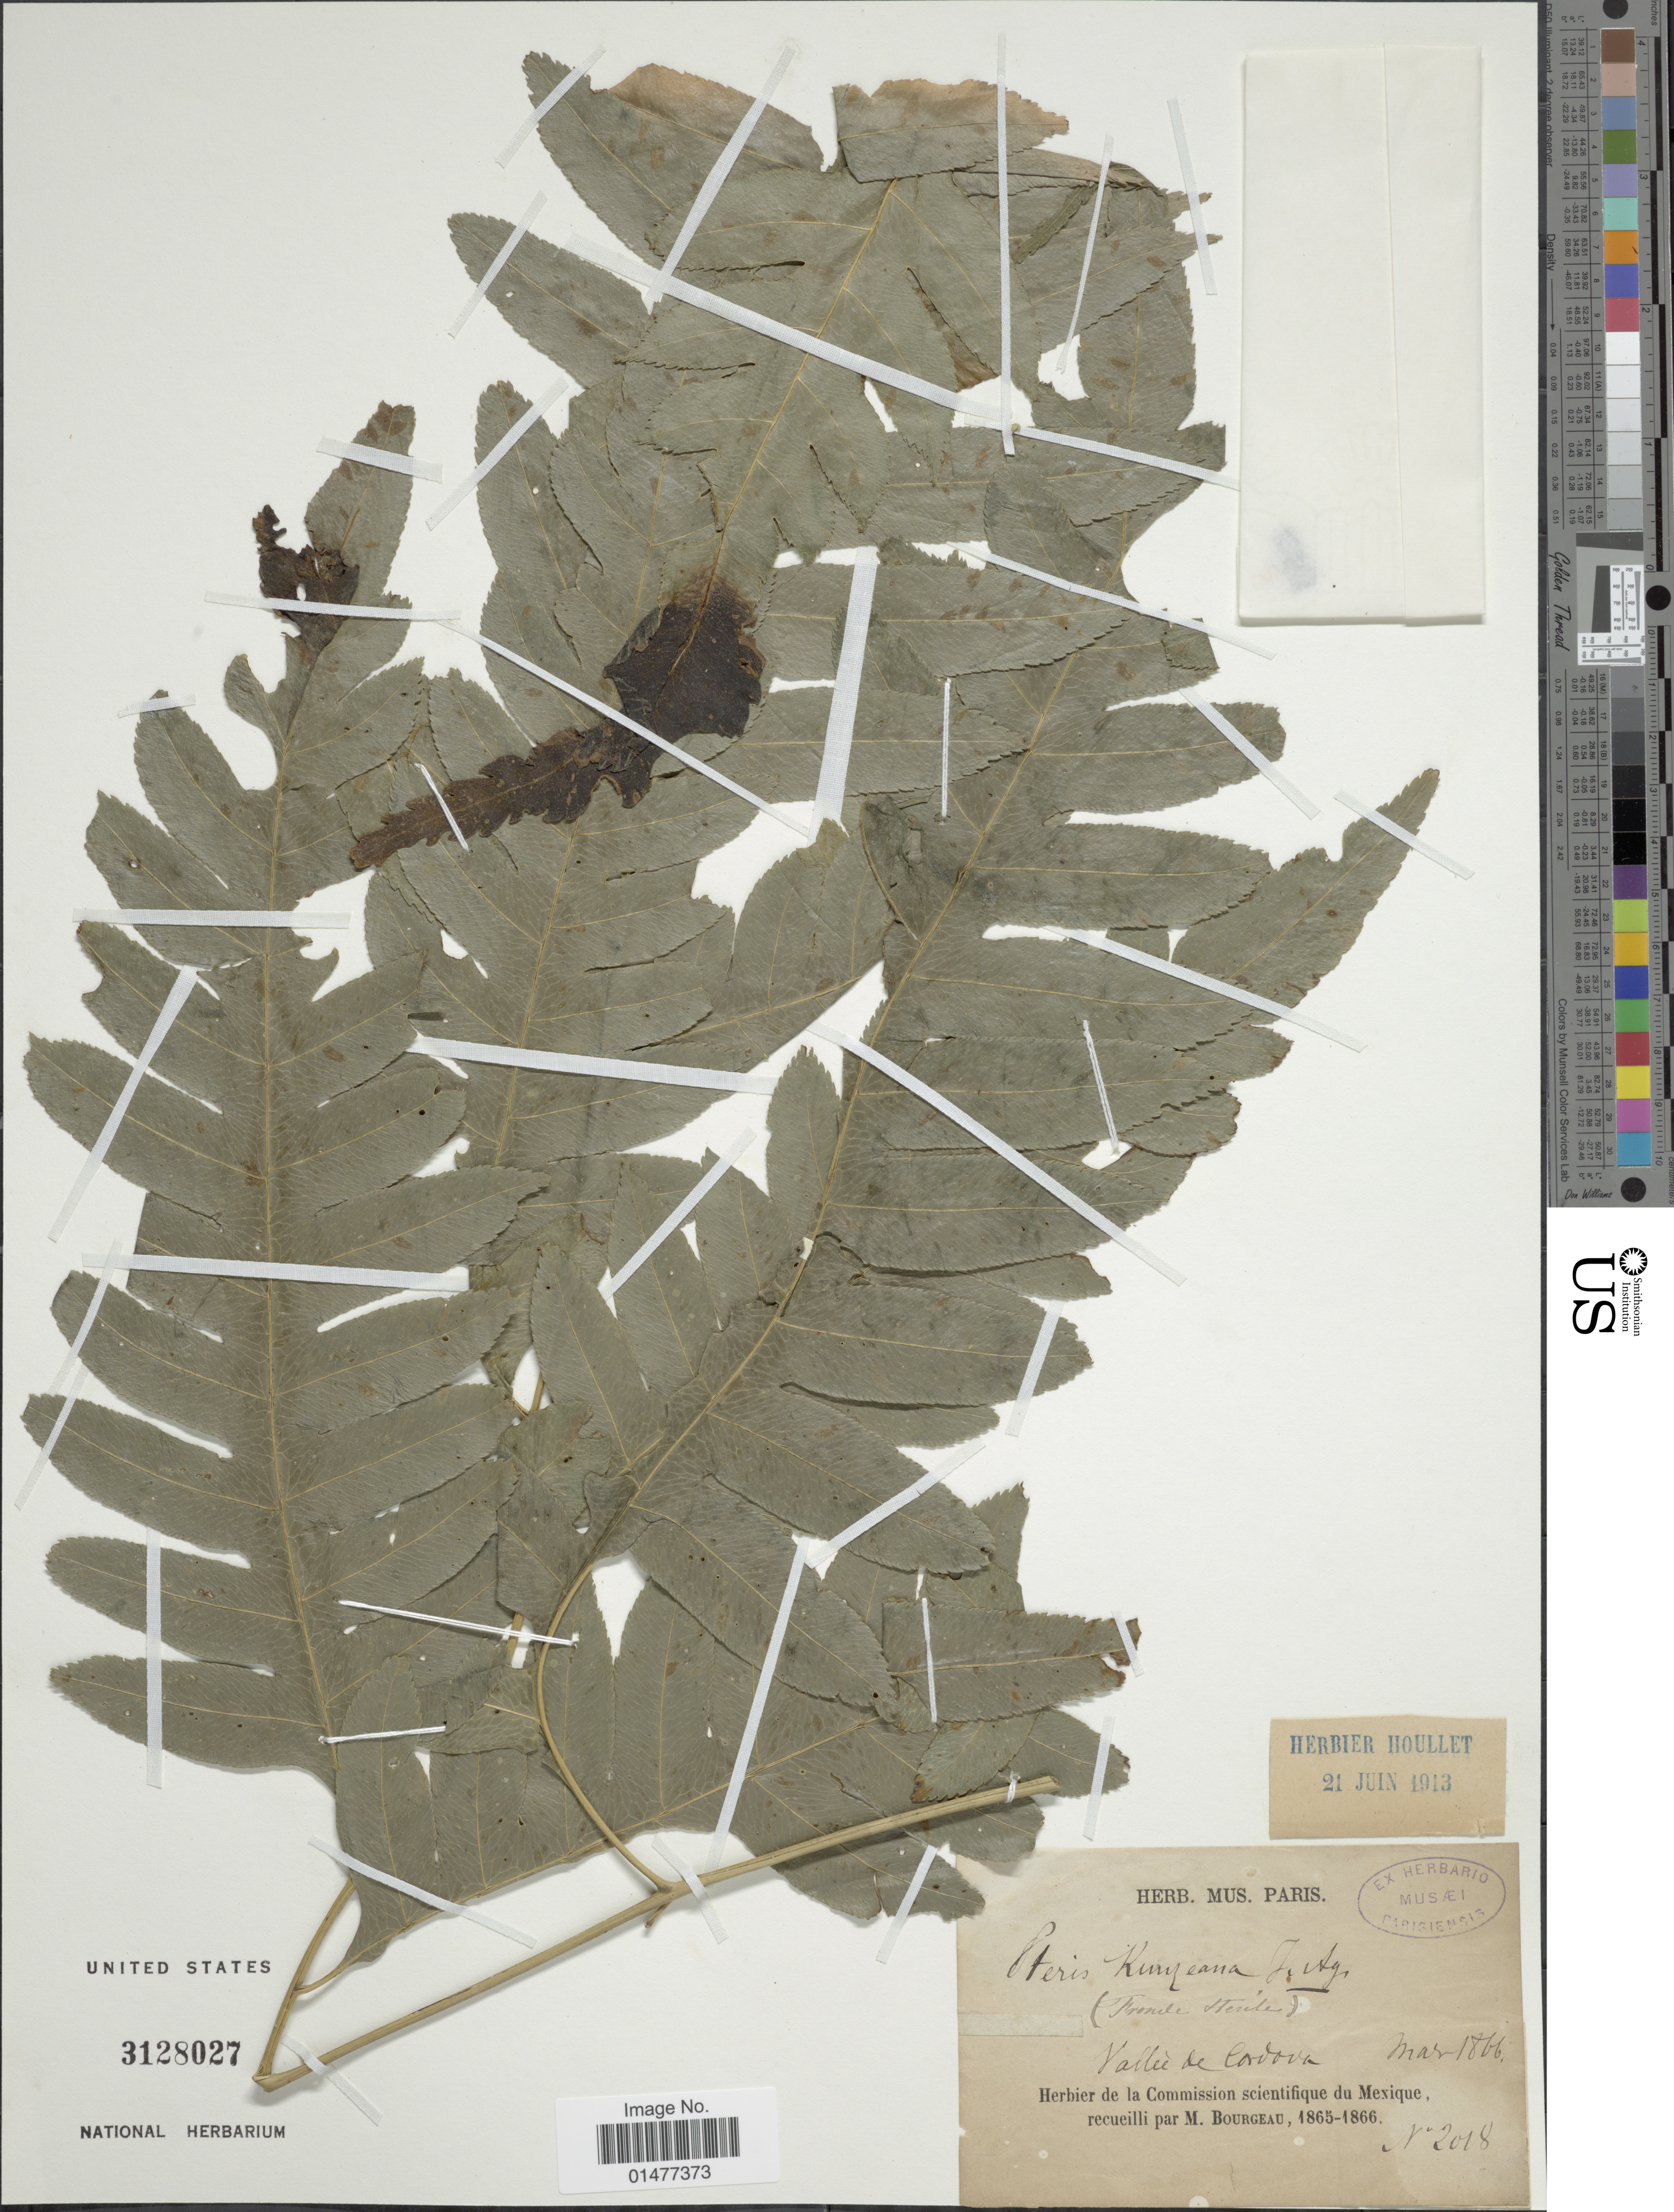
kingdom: Plantae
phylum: Tracheophyta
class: Polypodiopsida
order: Polypodiales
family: Pteridaceae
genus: Pteris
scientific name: Pteris altissima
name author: Poir.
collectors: M. Bourgeau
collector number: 2018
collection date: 1866-03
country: Mexico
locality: Vallée de Cordova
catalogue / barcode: US 3128027